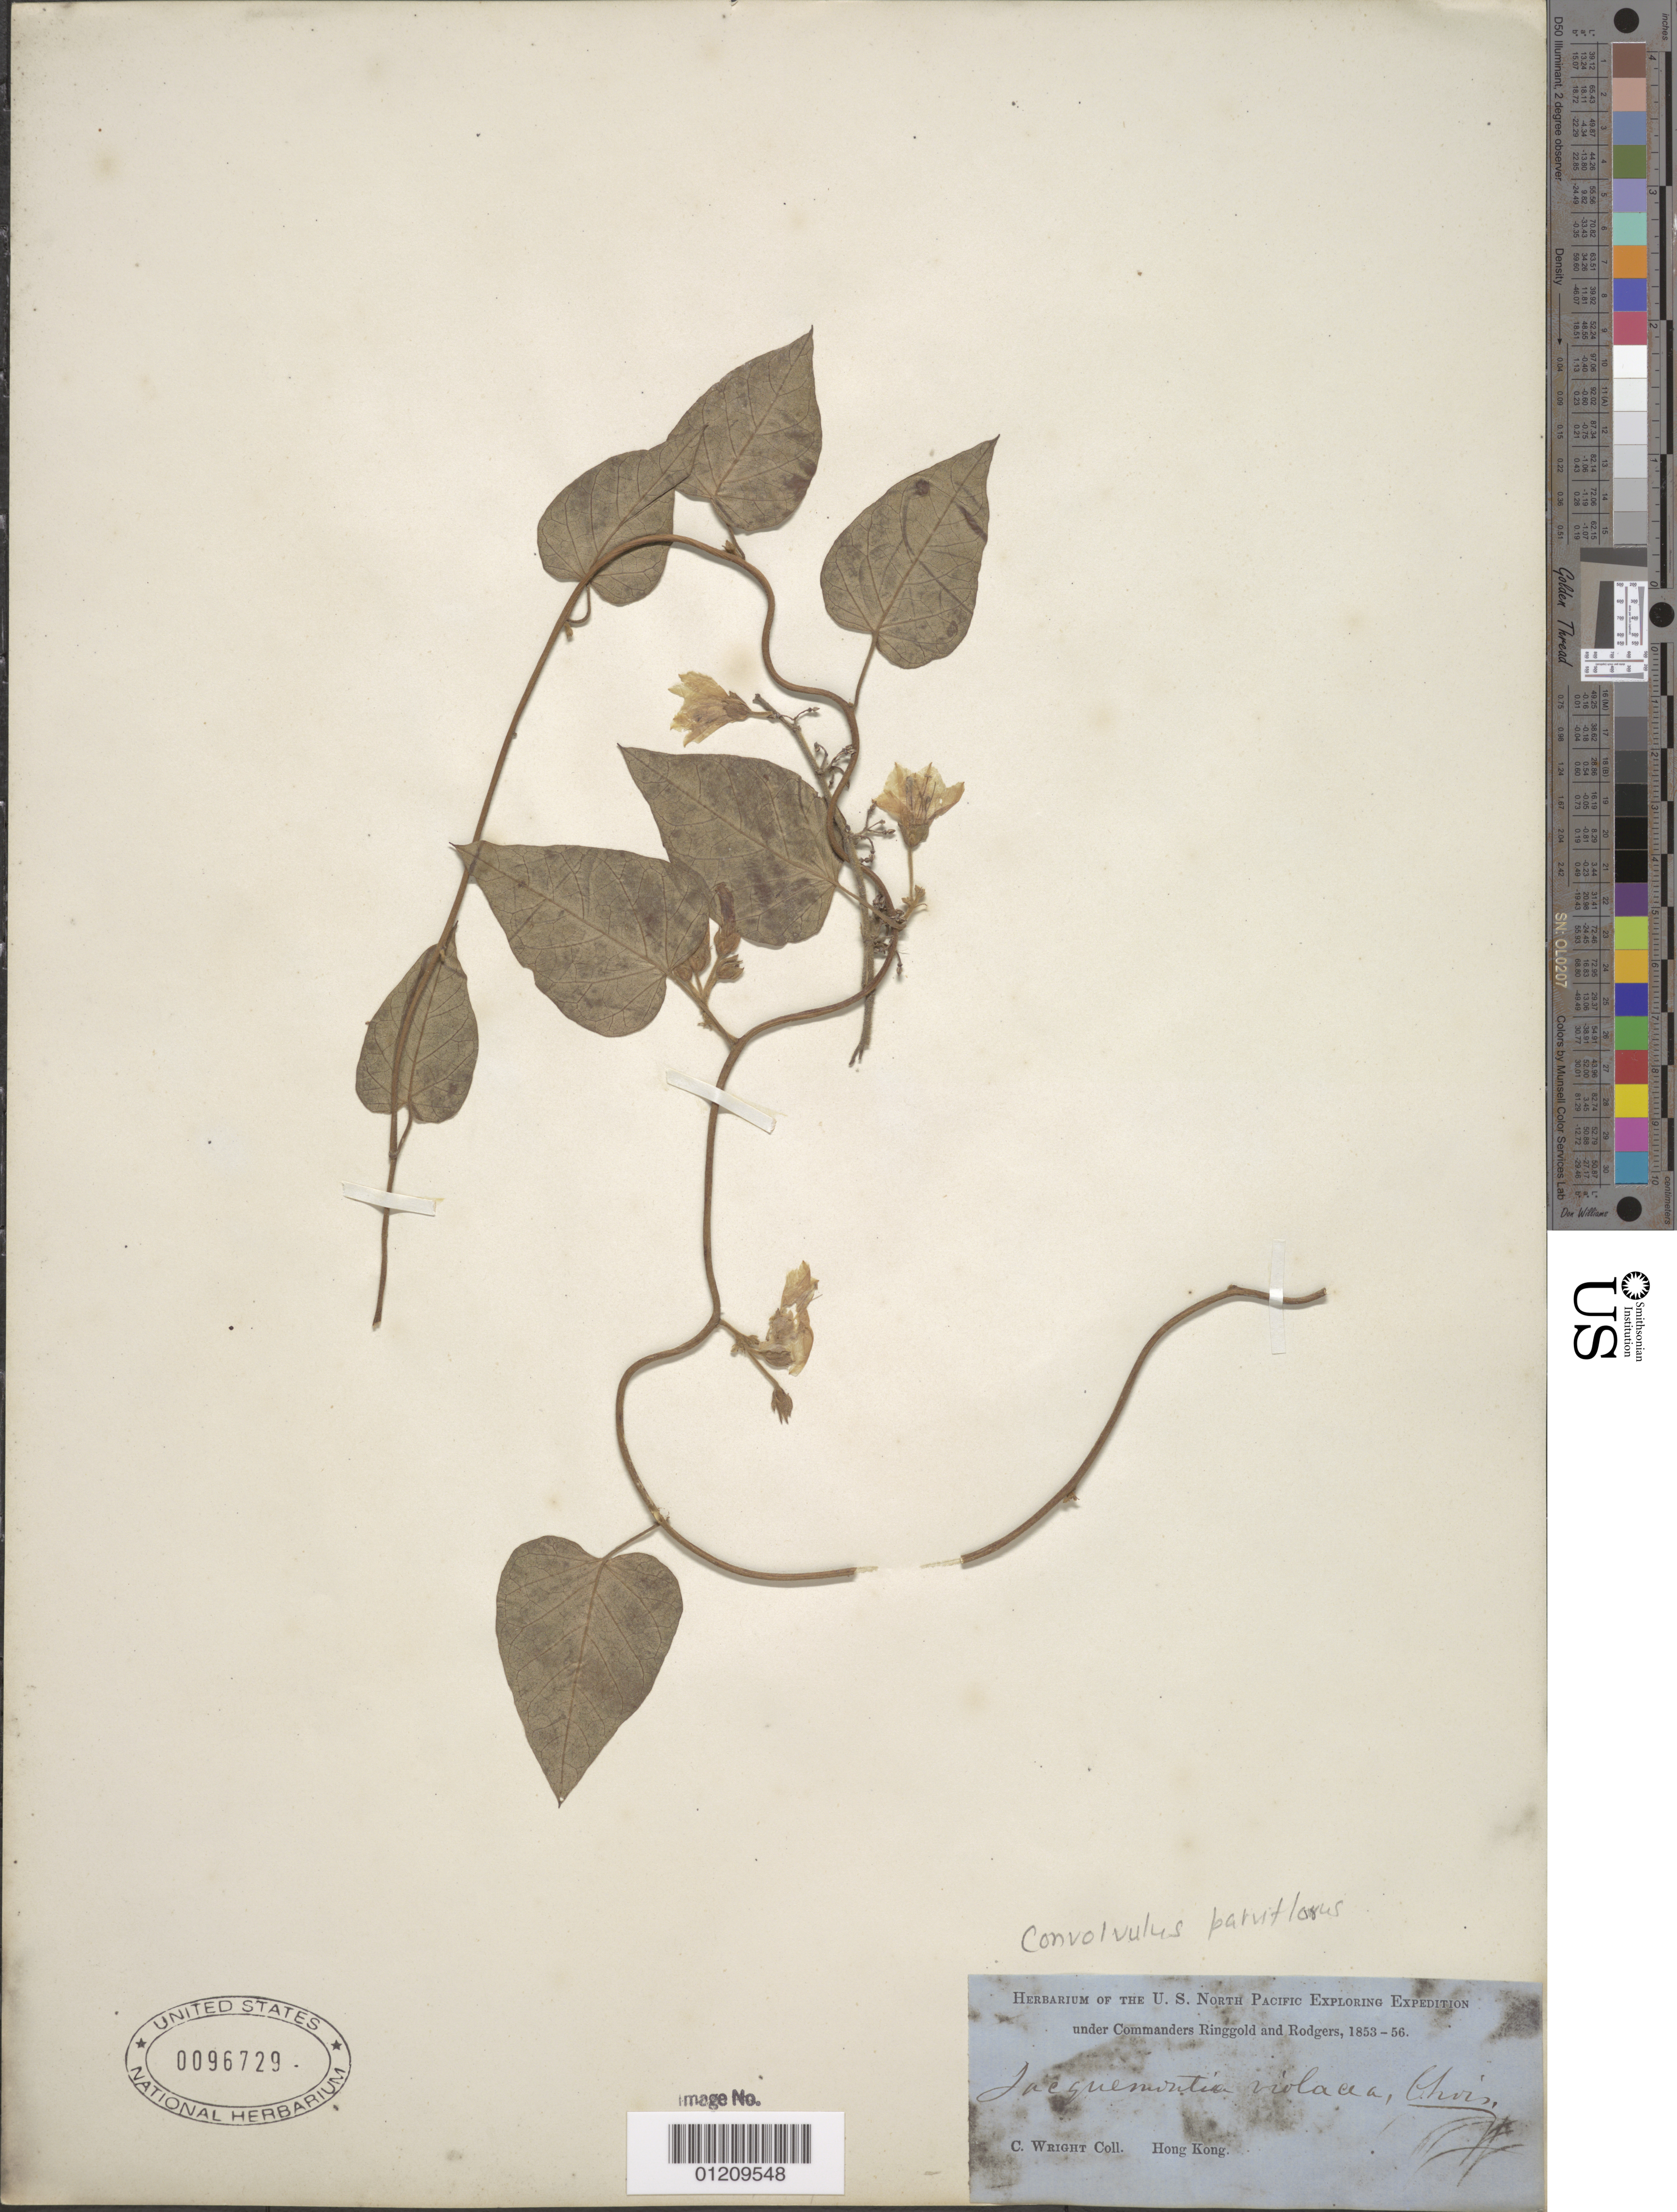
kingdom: Plantae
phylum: Tracheophyta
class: Magnoliopsida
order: Solanales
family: Convolvulaceae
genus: Convolvulus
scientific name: Convolvulus parviflorus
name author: Vahl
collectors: C. Wright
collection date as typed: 1853 to -- -- 1856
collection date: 1853/1856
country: China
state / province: Hong Kong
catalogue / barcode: US 96729